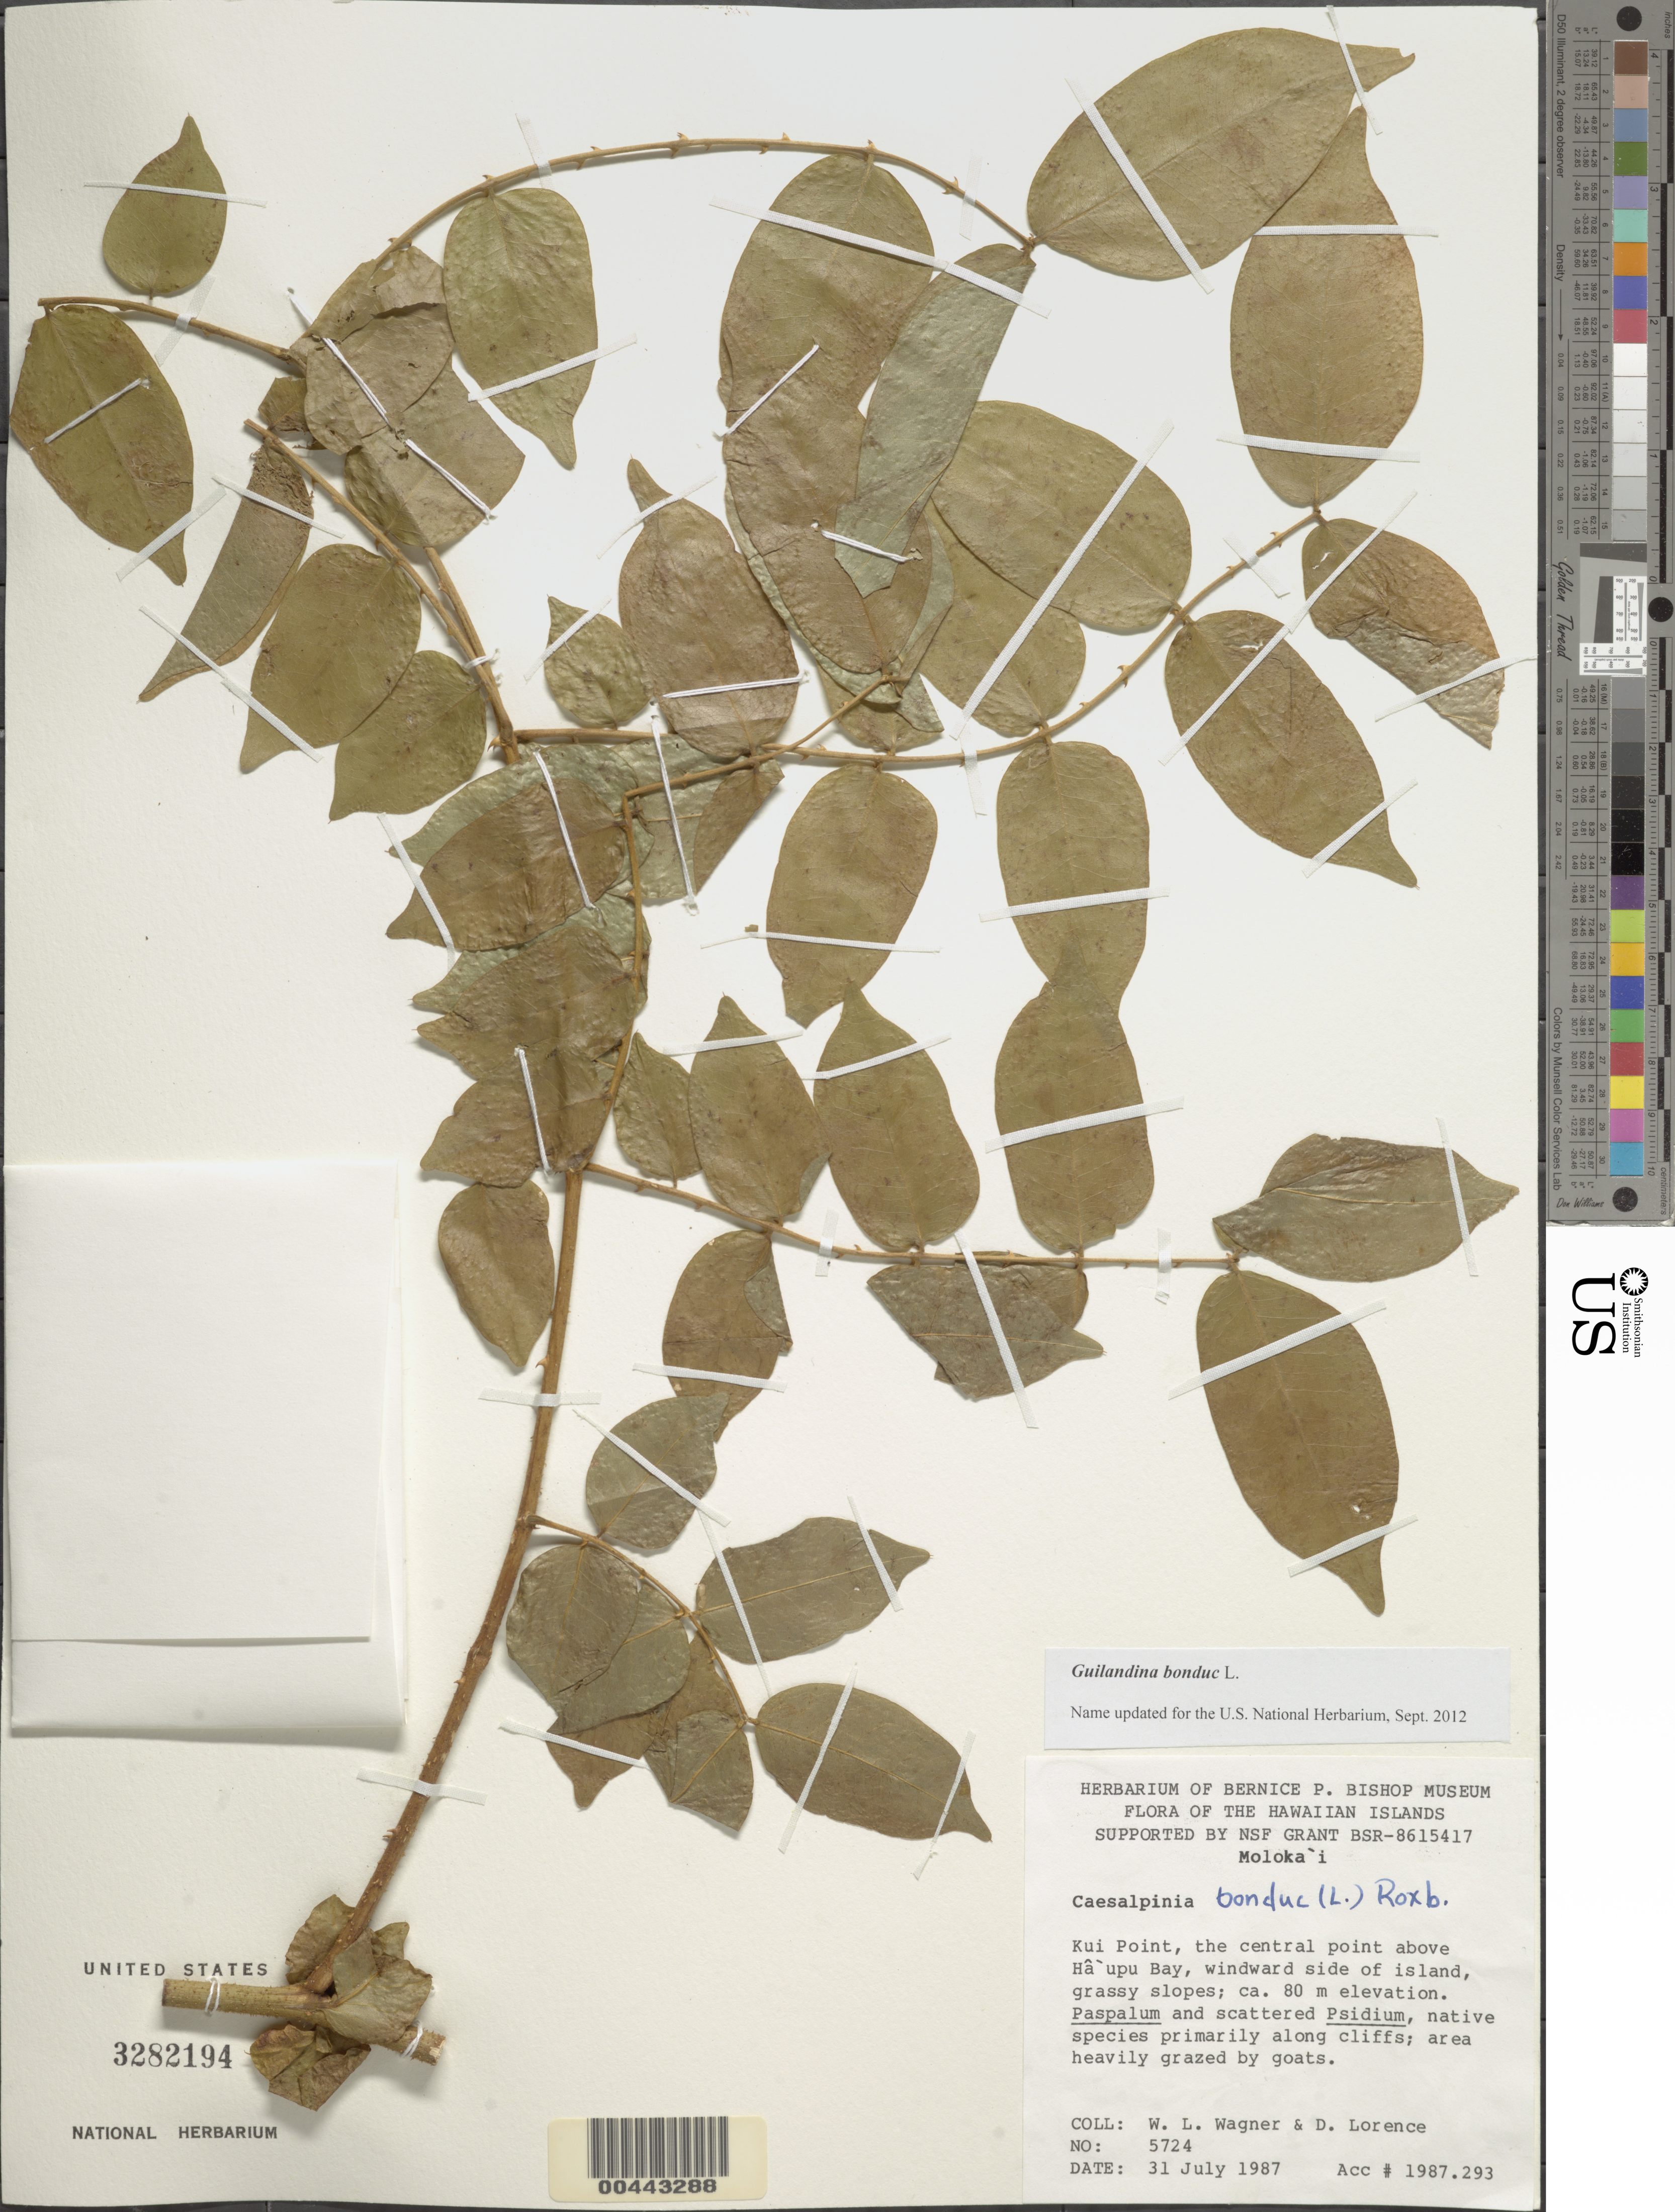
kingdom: Plantae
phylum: Tracheophyta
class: Magnoliopsida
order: Fabales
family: Fabaceae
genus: Guilandina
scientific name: Guilandina bonduc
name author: L.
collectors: W. L. Wagner & D. Lorence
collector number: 5724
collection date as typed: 31 Jul 1987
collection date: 1987-07-31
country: United States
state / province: Hawaii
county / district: Maui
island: Moloka'i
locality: Kui Point, the central point above Ha'upu Bay, windward side of island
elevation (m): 80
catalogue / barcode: US 3282194